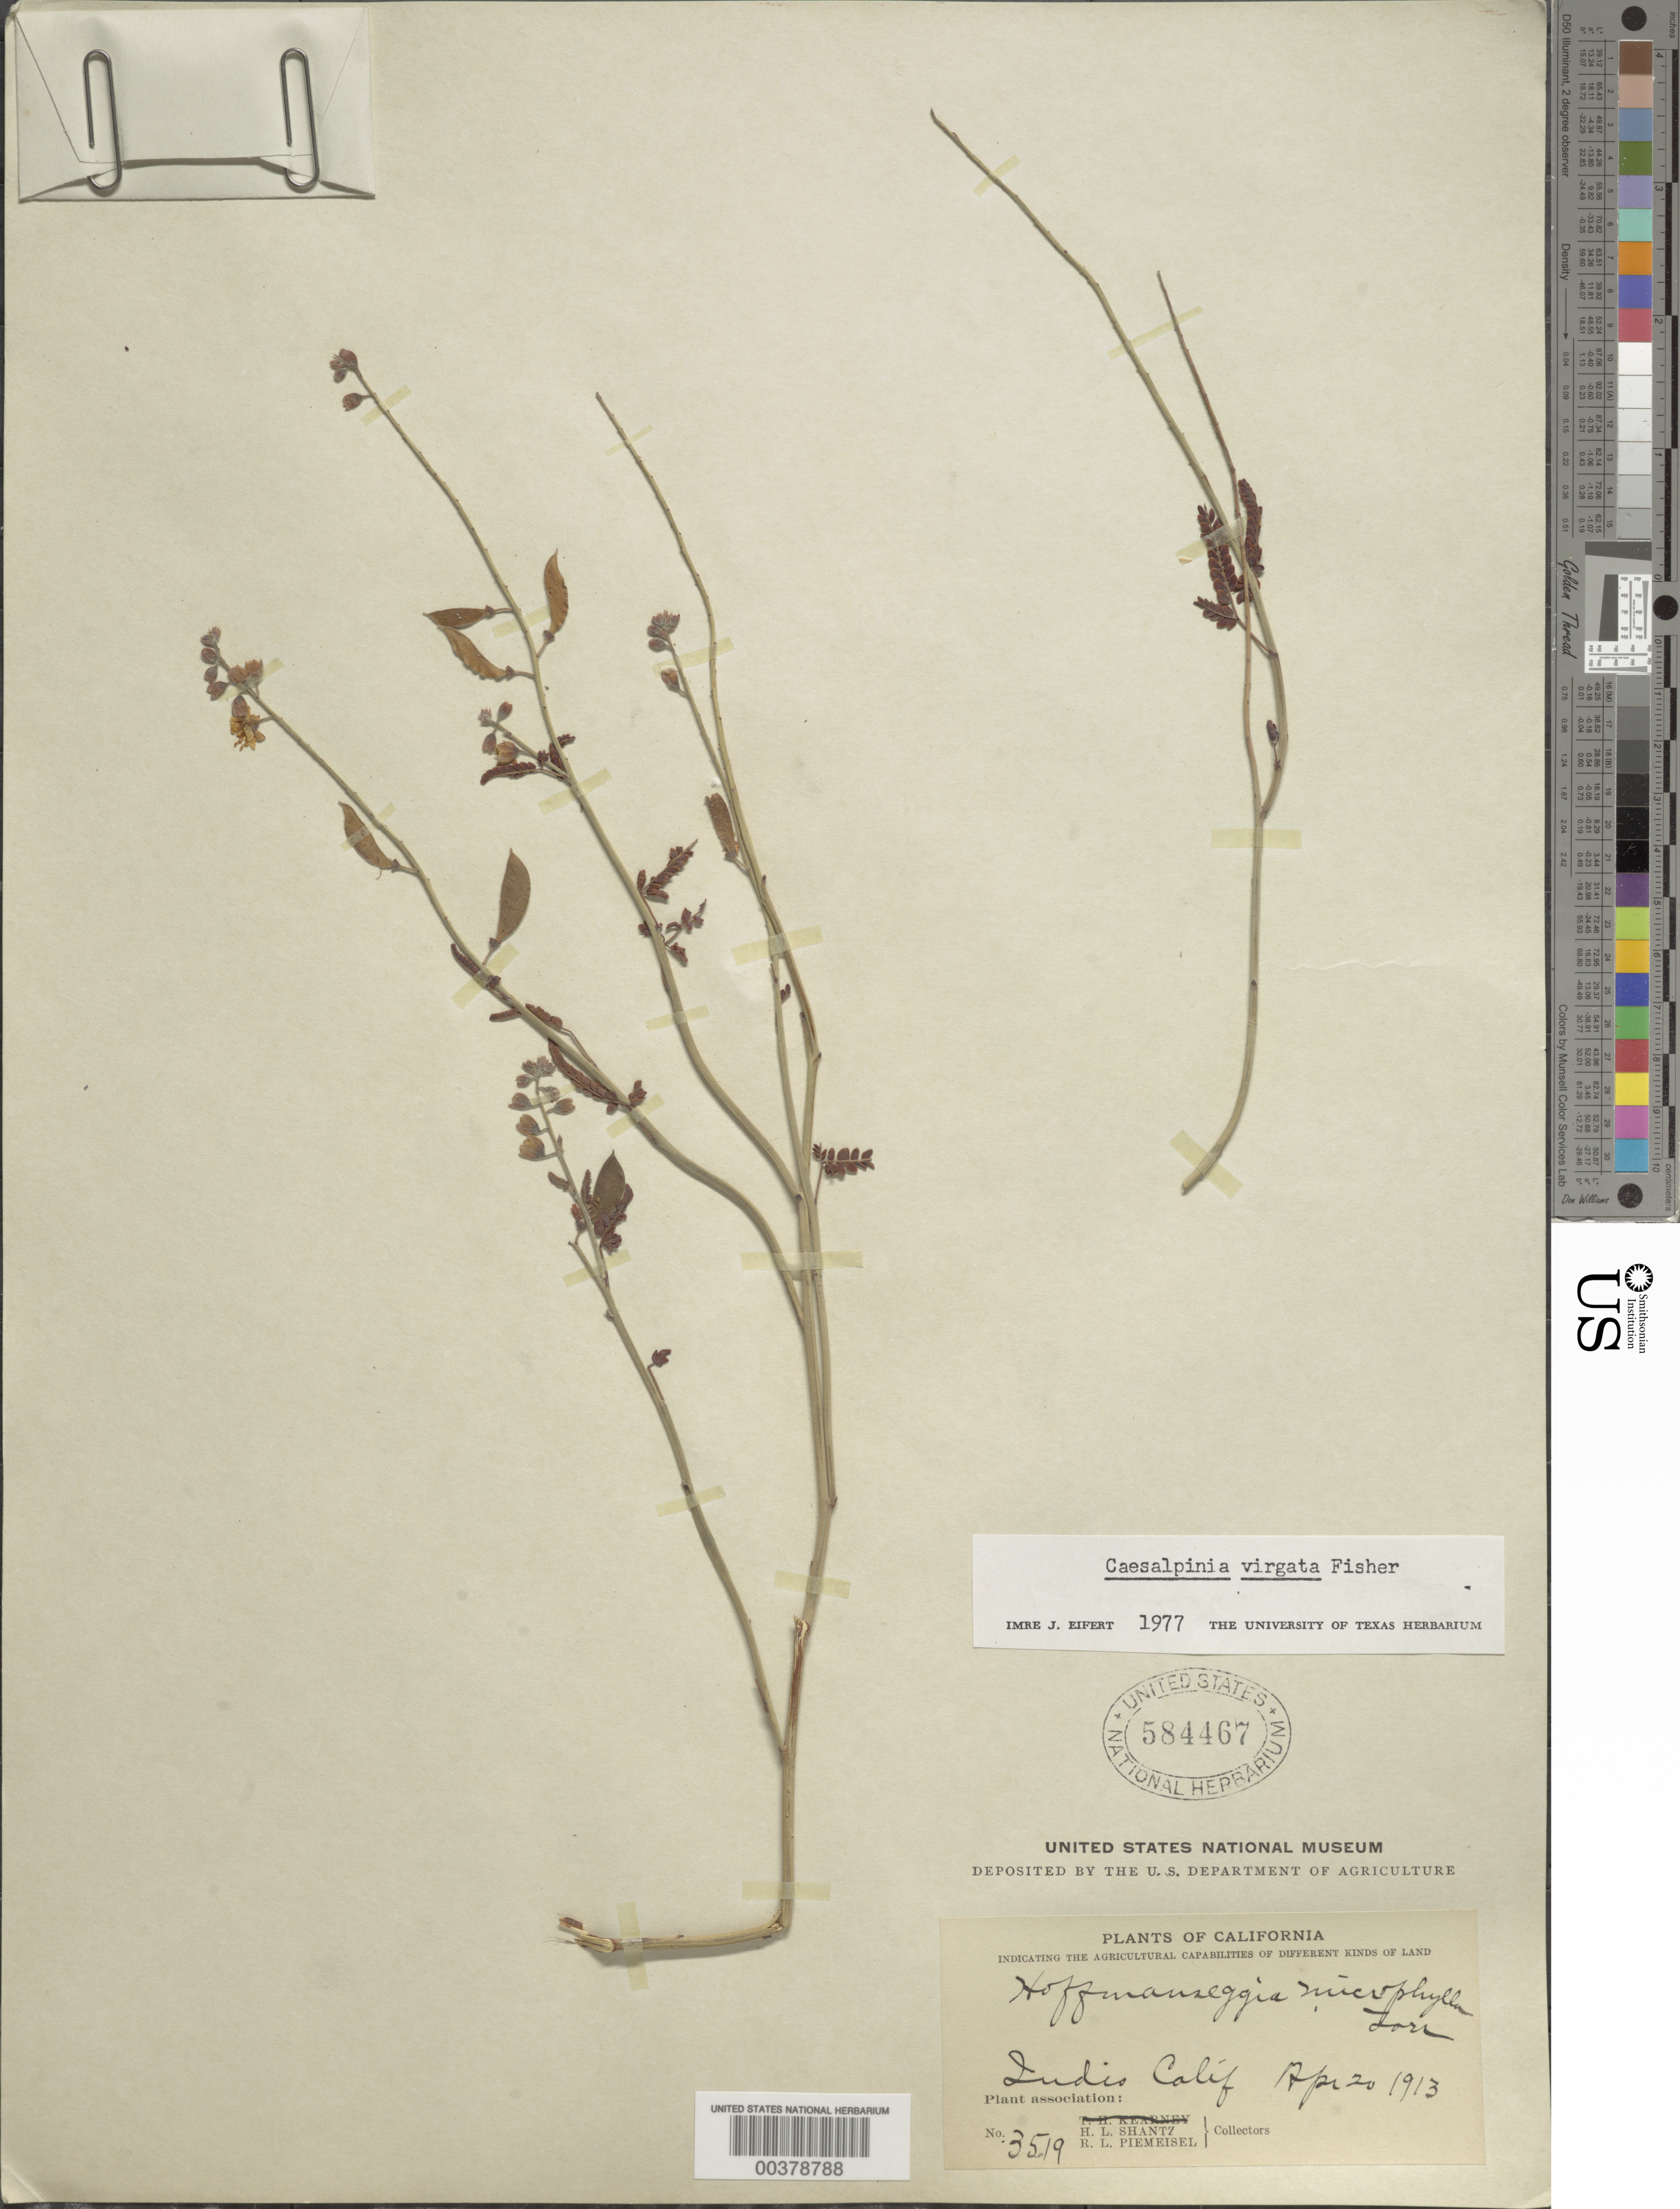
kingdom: Plantae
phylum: Tracheophyta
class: Magnoliopsida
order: Fabales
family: Fabaceae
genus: Hoffmannseggia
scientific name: Hoffmannseggia microphylla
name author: Torr.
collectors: H. Shantz & R. L. Piemeisel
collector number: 3519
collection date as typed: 20 Apr 1913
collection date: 1913-04-20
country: United States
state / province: California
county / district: Riverside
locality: Indio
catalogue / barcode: US 584467